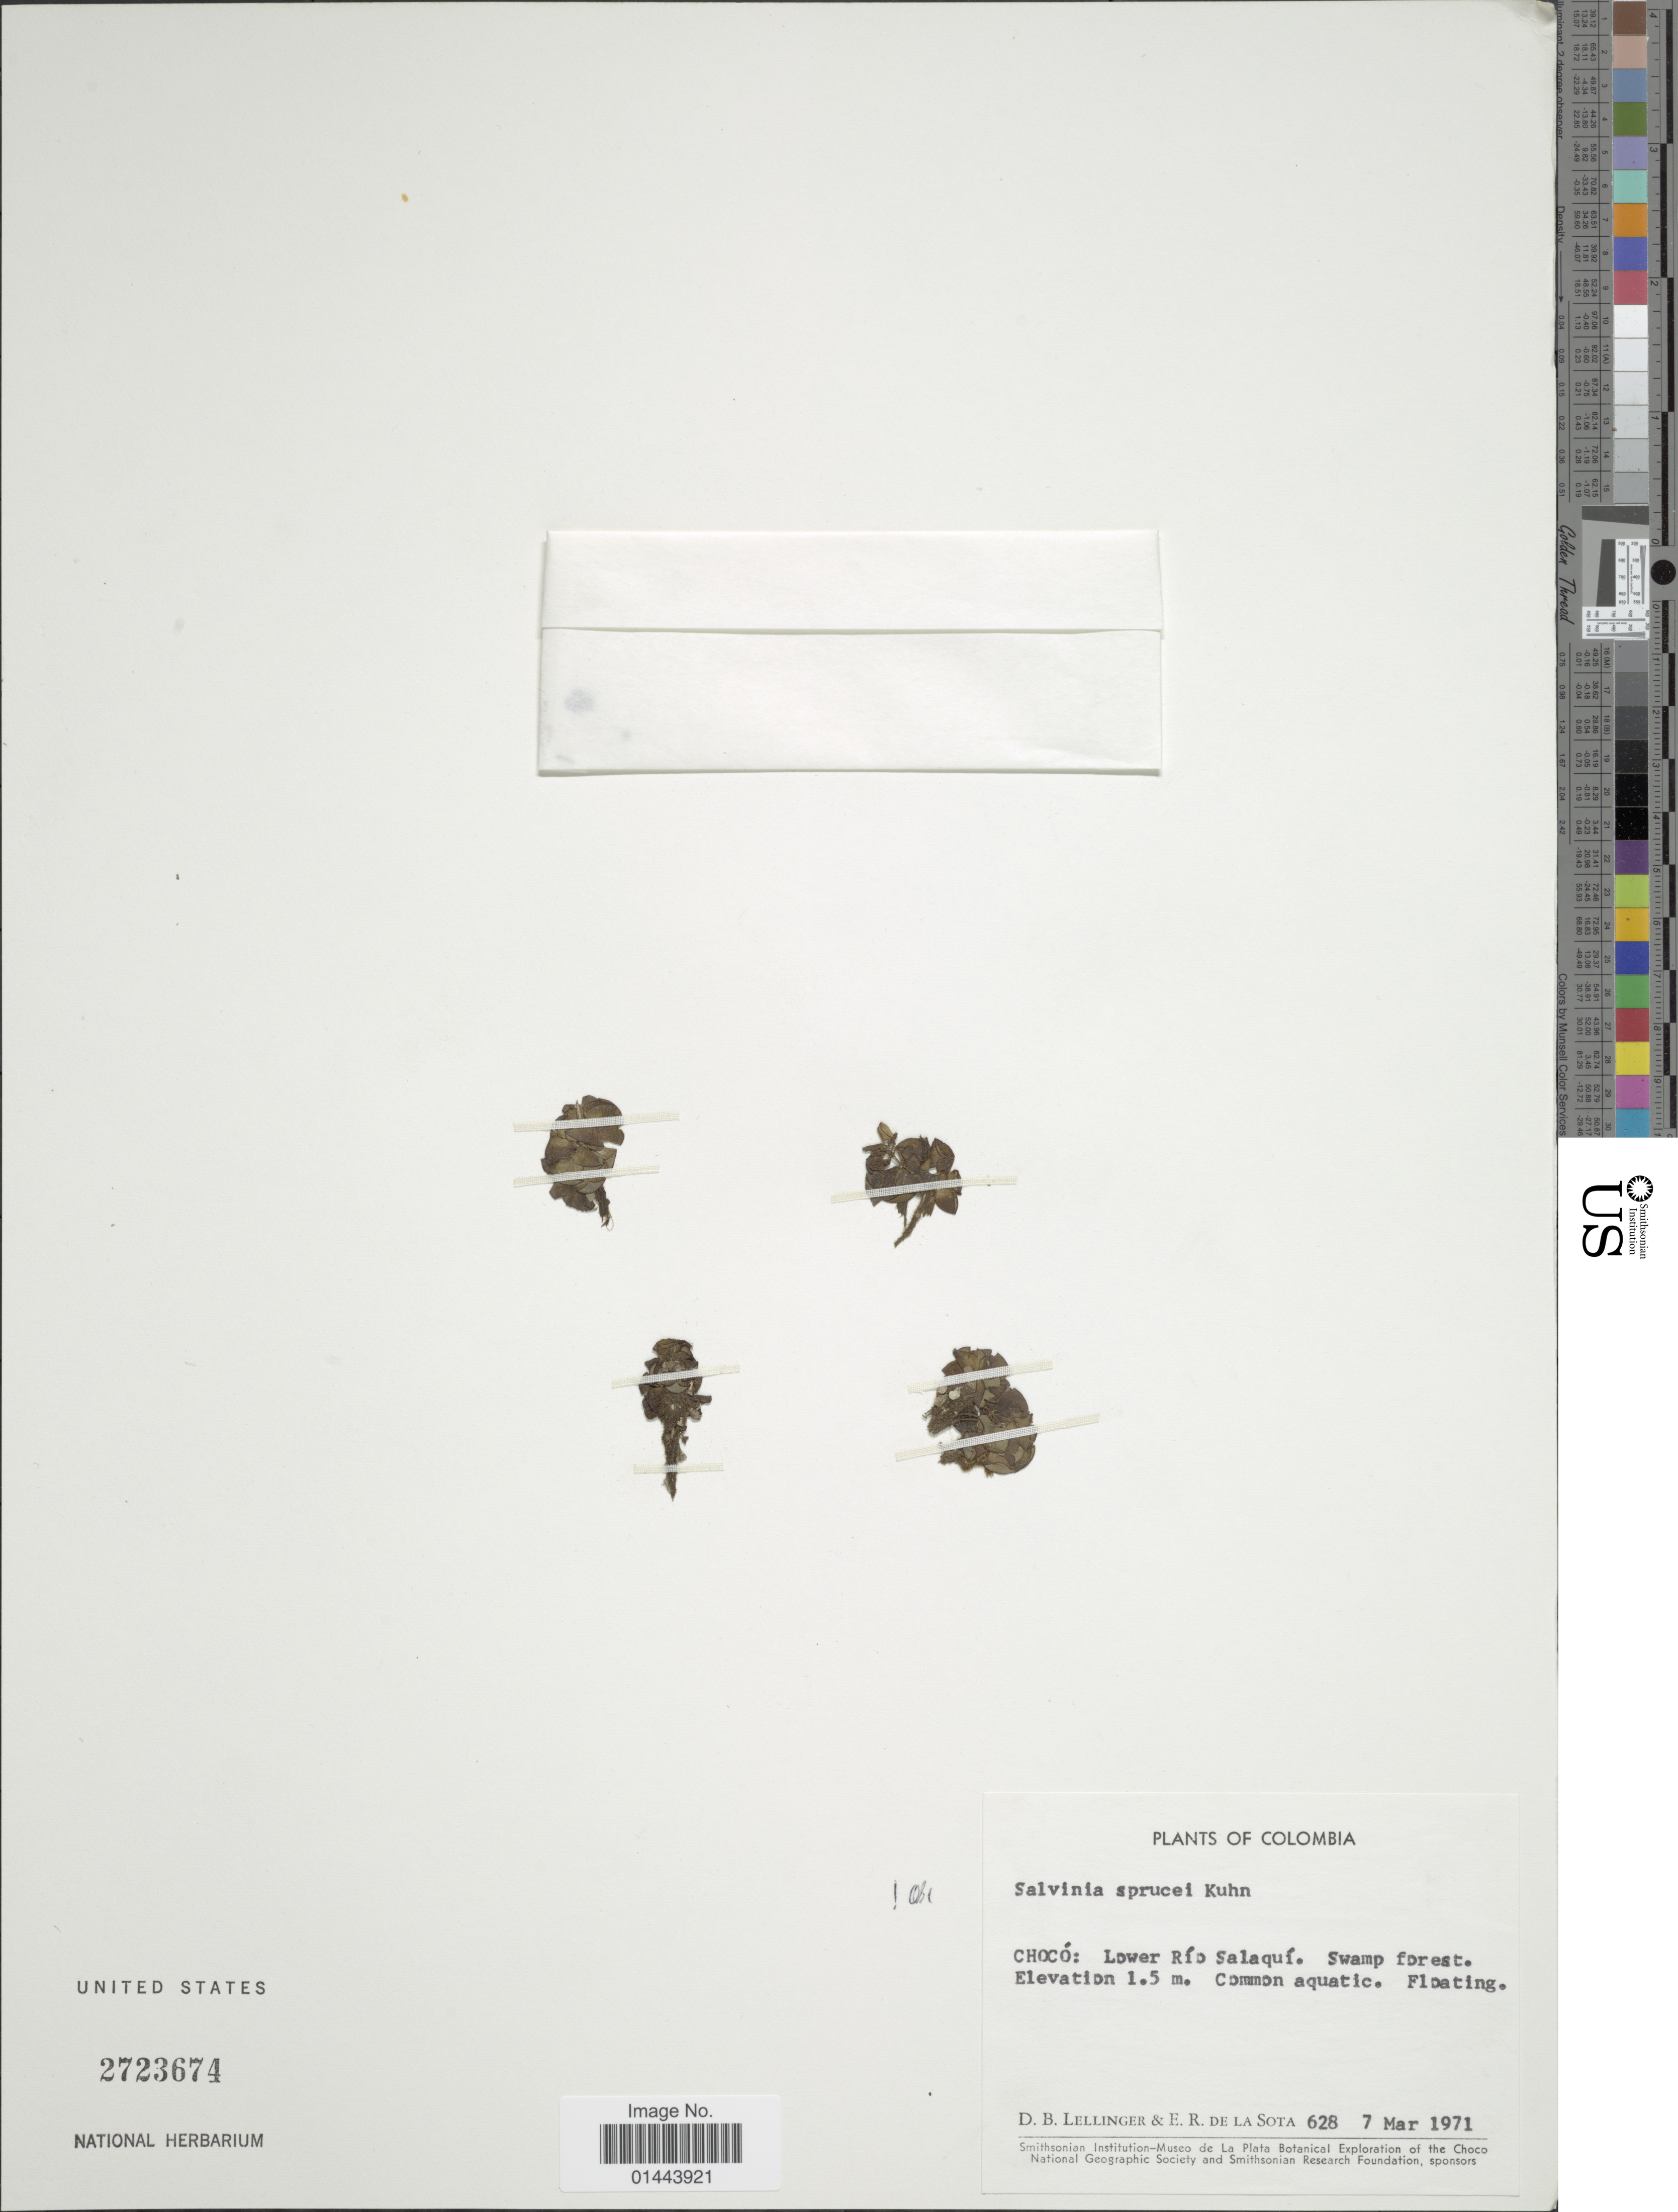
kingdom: Plantae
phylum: Tracheophyta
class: Polypodiopsida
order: Salviniales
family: Salviniaceae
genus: Salvinia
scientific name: Salvinia sprucei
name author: Kuhn ex Mart.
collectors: D. B. Lellinger & E. R. de la Sota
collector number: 628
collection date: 1971-03-07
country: Colombia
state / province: Chocó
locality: Lower Río Salaquí, swamp forest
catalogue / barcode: US 2723674